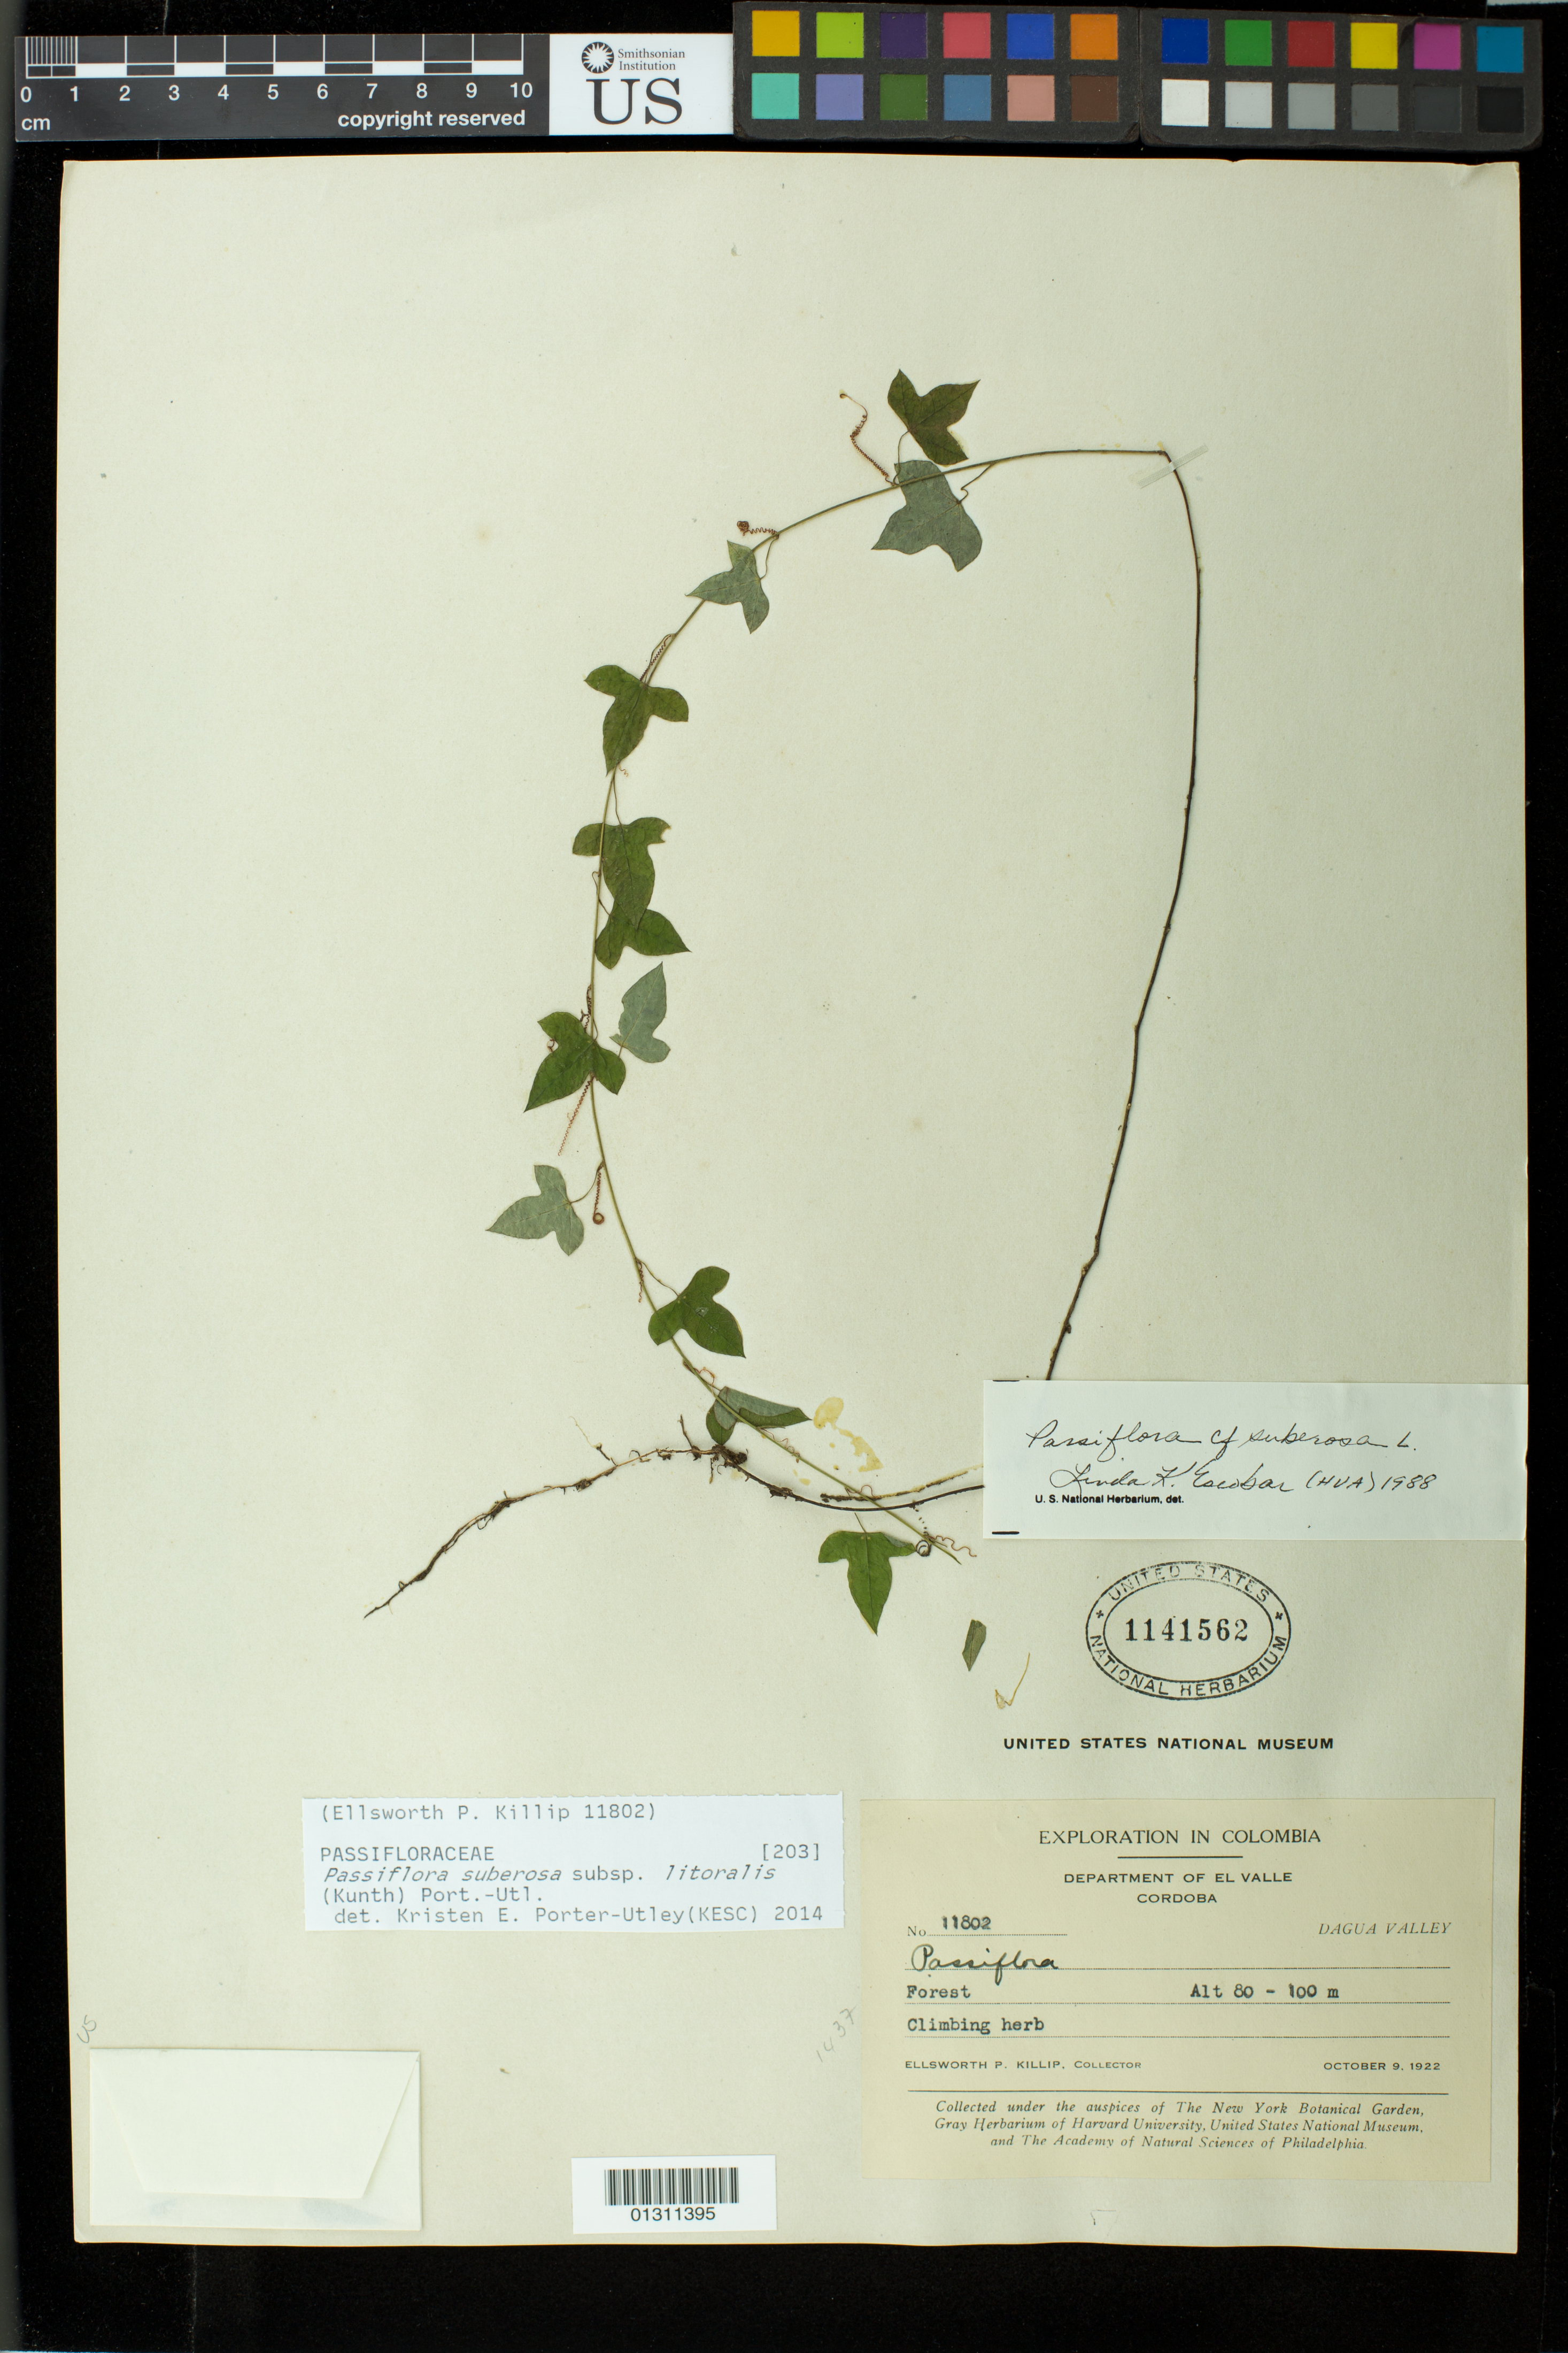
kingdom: Plantae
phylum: Tracheophyta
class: Magnoliopsida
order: Malpighiales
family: Passifloraceae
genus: Passiflora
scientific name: Passiflora suberosa subsp. litoralis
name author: (Kunth) Port.-Utl. et al.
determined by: Porter-Utley, Kristen E.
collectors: E. P. Killip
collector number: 11802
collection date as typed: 09 Oct 1922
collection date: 1922-10-09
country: Colombia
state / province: Valle del Cauca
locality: Cordoba, along Rio Dagua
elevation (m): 80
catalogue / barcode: US 1141562